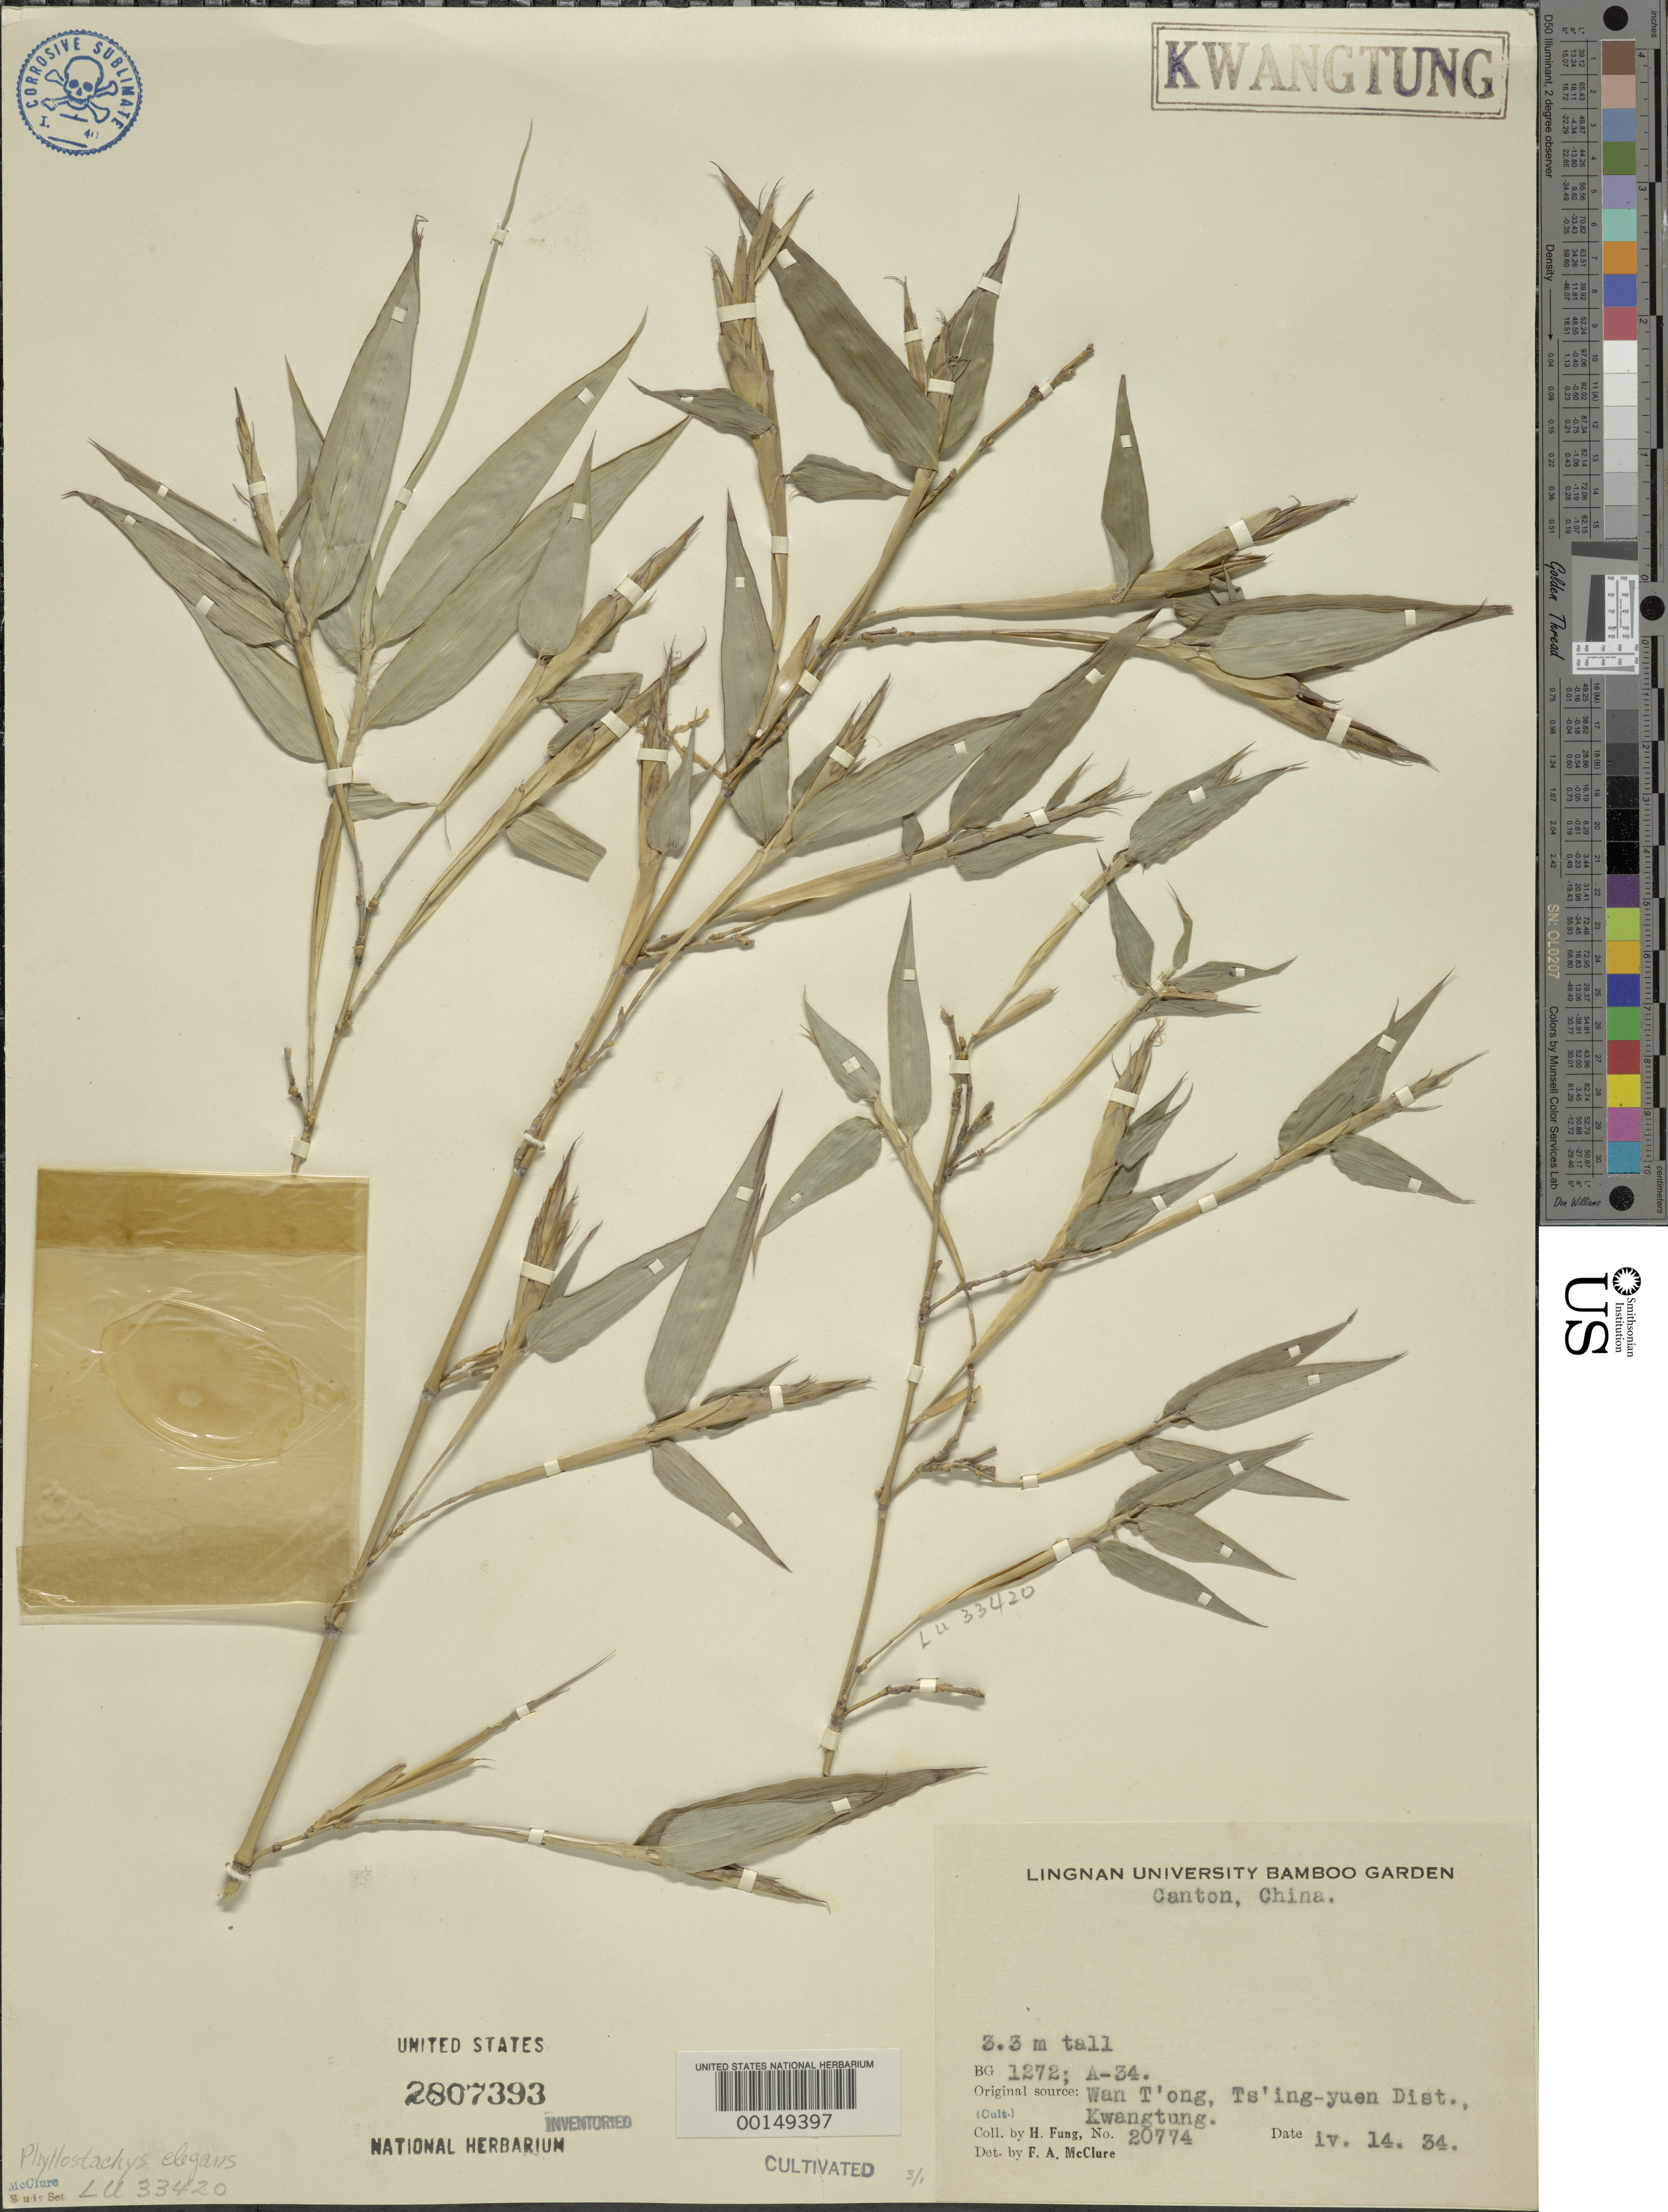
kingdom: Plantae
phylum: Tracheophyta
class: Liliopsida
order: Poales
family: Poaceae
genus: Phyllostachys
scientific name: Phyllostachys elegans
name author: McClure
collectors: H. L. Fung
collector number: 20774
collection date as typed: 14 Apr 1934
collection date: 1934-04-14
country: China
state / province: Guangdong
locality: Canton, ts'ing-yuen, wan t'ong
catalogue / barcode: US 2807393